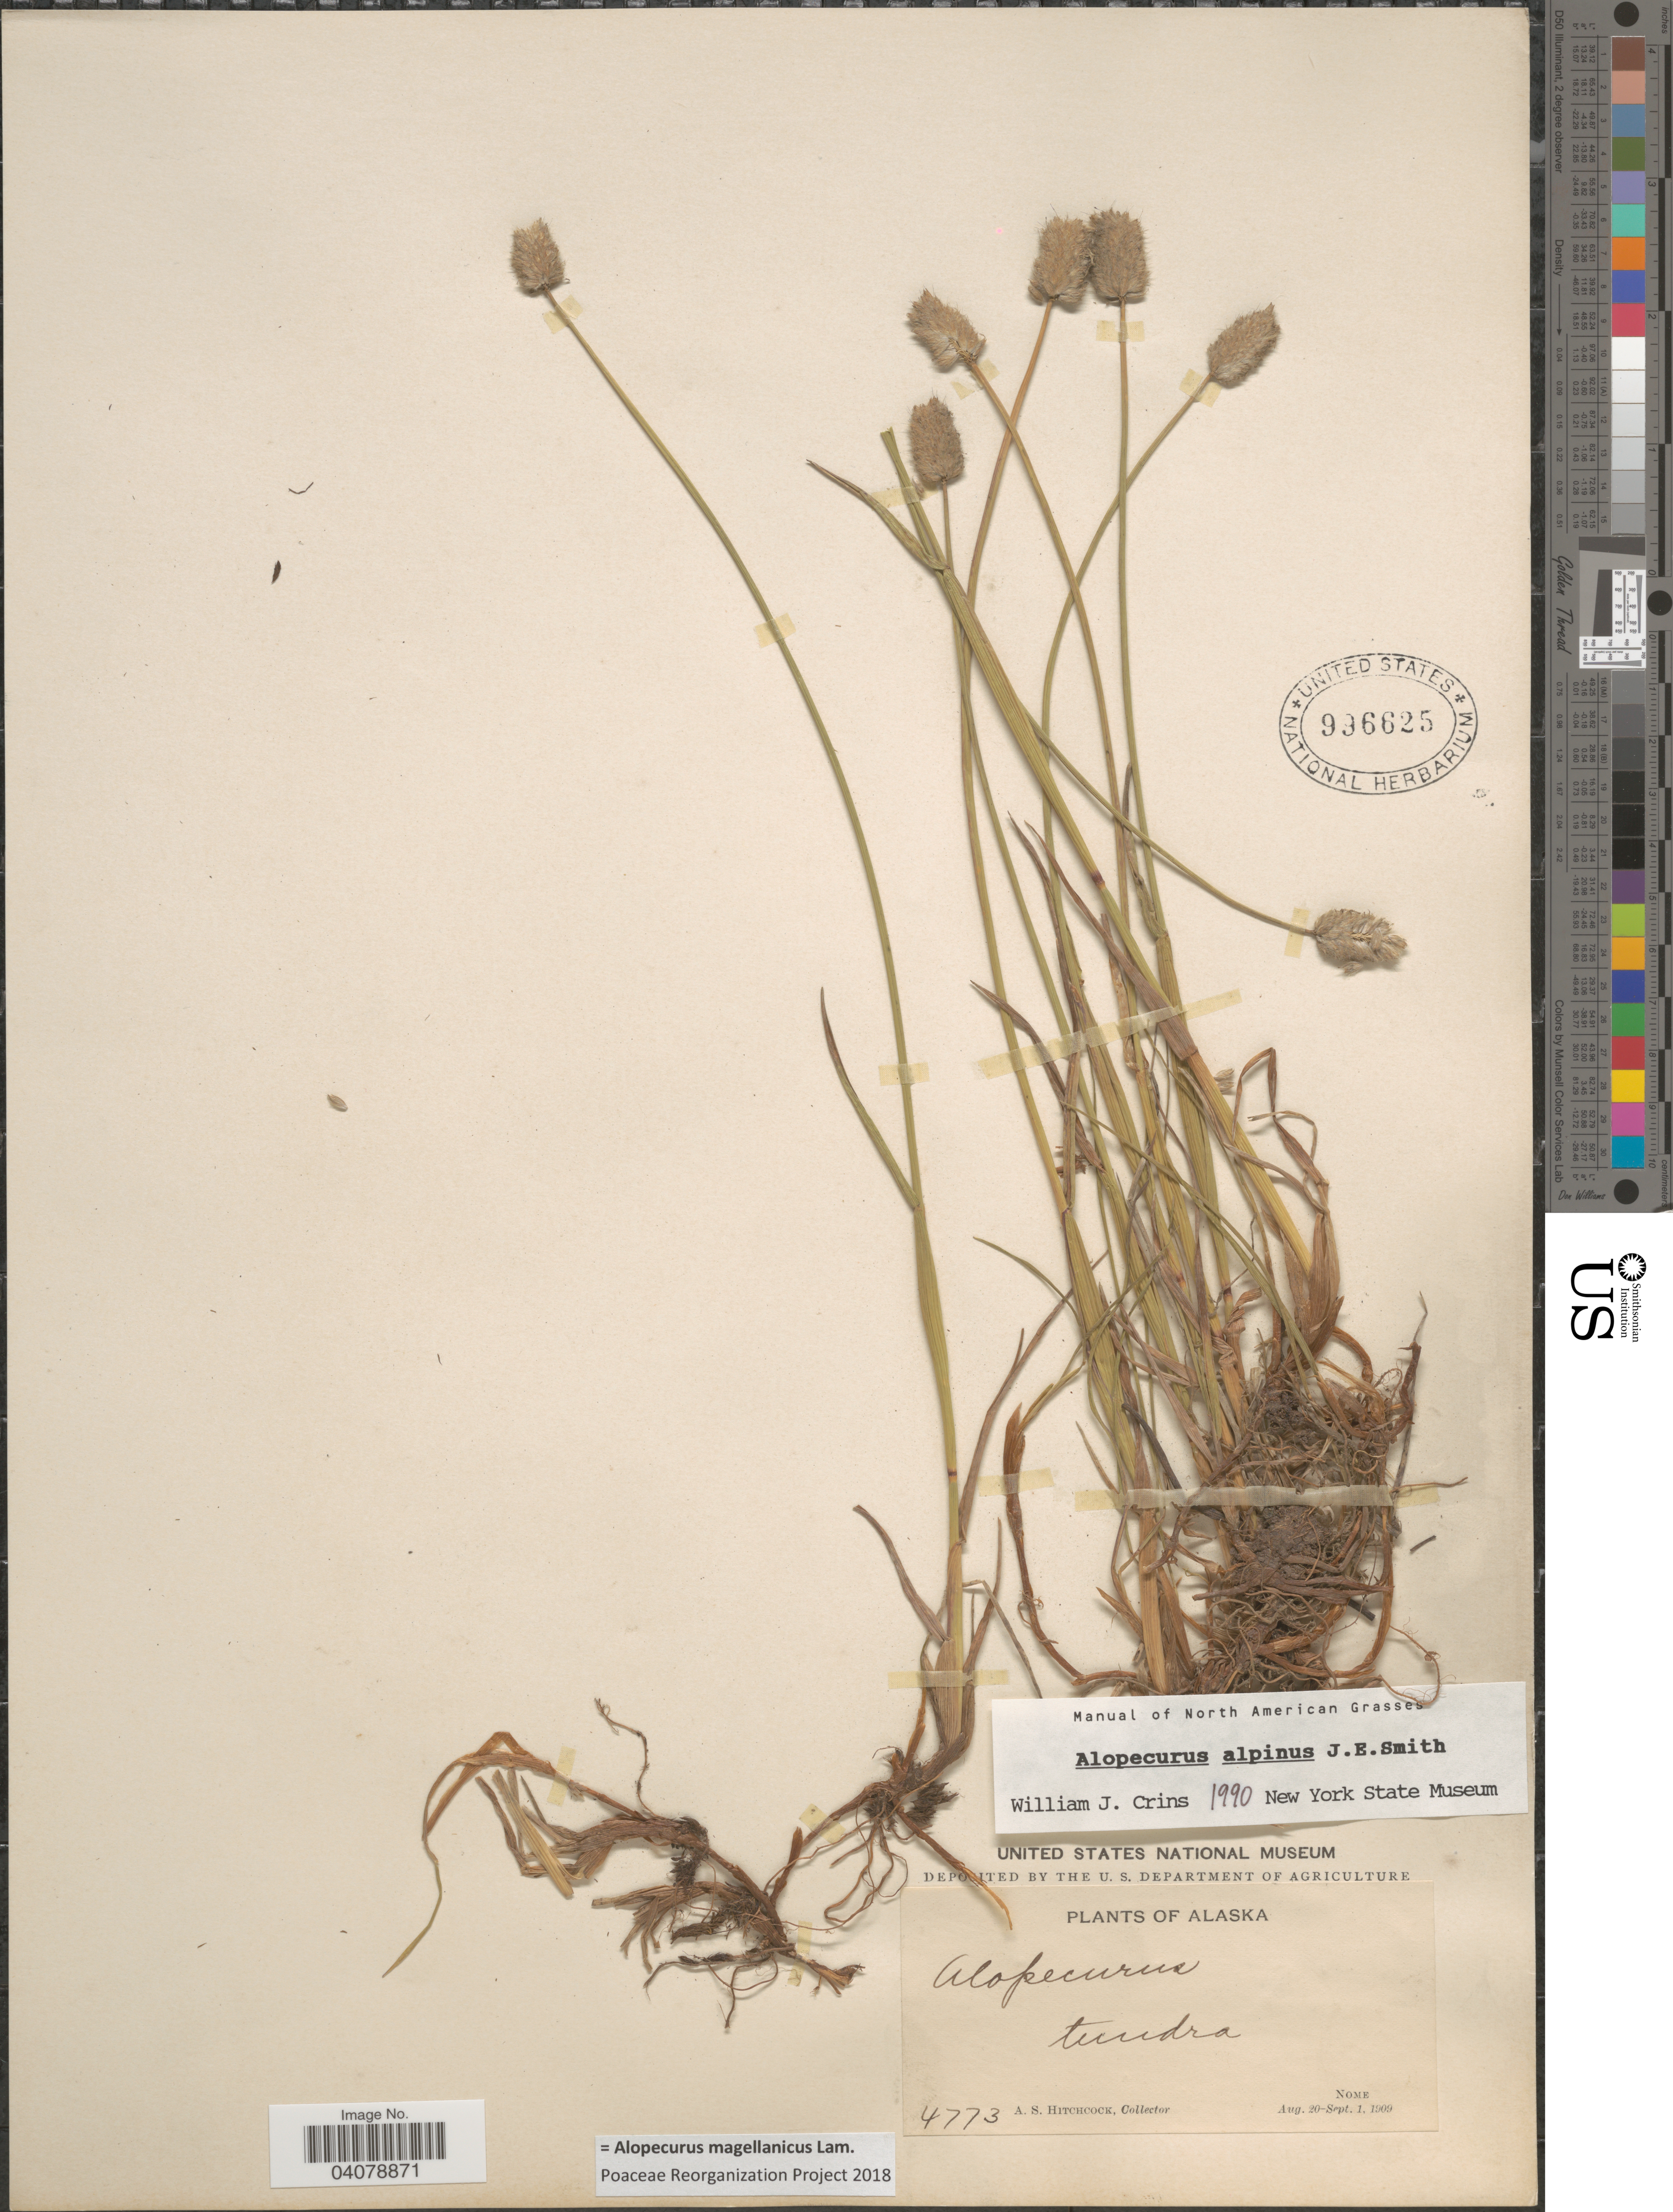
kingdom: Plantae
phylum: Tracheophyta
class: Liliopsida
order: Poales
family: Poaceae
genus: Alopecurus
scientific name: Alopecurus magellanicus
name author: Lam.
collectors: A. S. Hitchcock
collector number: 4773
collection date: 1909-08-20/1909-09-01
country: United States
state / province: Alaska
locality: Nome.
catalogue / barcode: US 996625